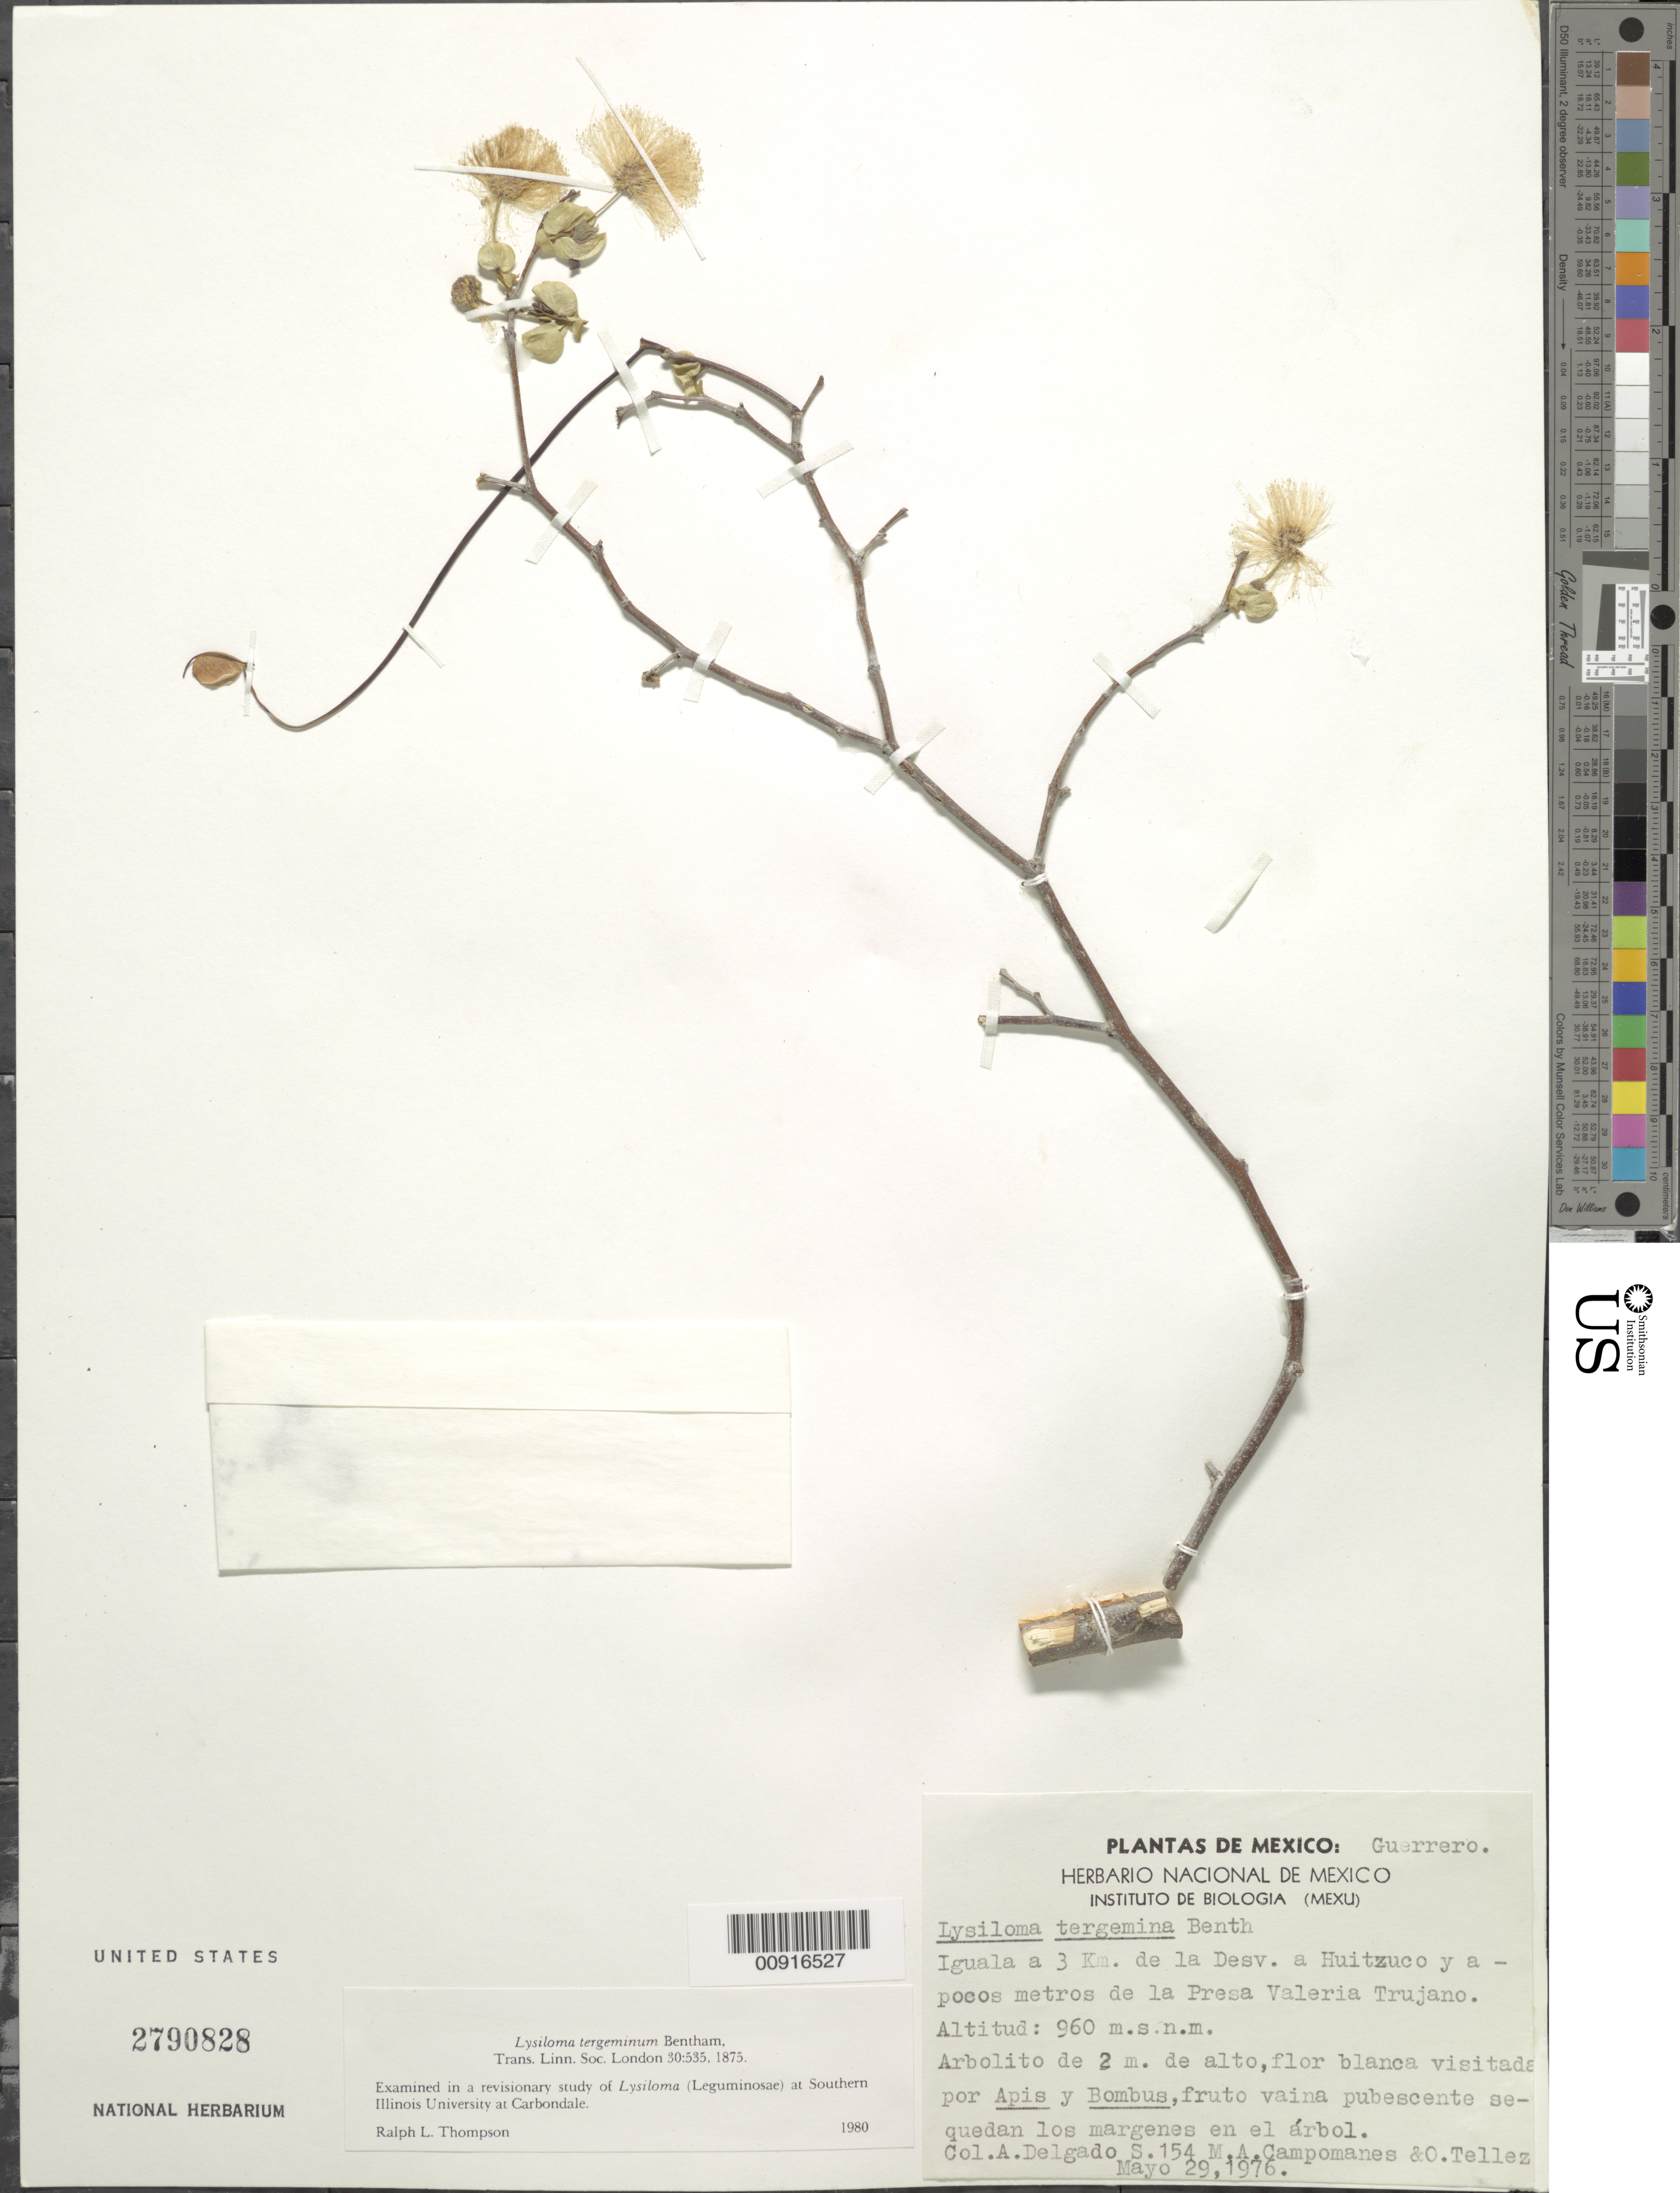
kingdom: Plantae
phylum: Tracheophyta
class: Magnoliopsida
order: Fabales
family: Fabaceae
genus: Lysiloma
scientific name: Lysiloma tergeminum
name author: Benth.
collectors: A. Delgado S., M. Campomanes & O. Téllez V.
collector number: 154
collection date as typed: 29 May 1976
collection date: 1976-05-29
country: Mexico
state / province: Guerrero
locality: Iguala a 3 km. de la Desv. A Huitzuco y a pocos metros de la Presa Valeria Trujano.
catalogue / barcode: US 2790828